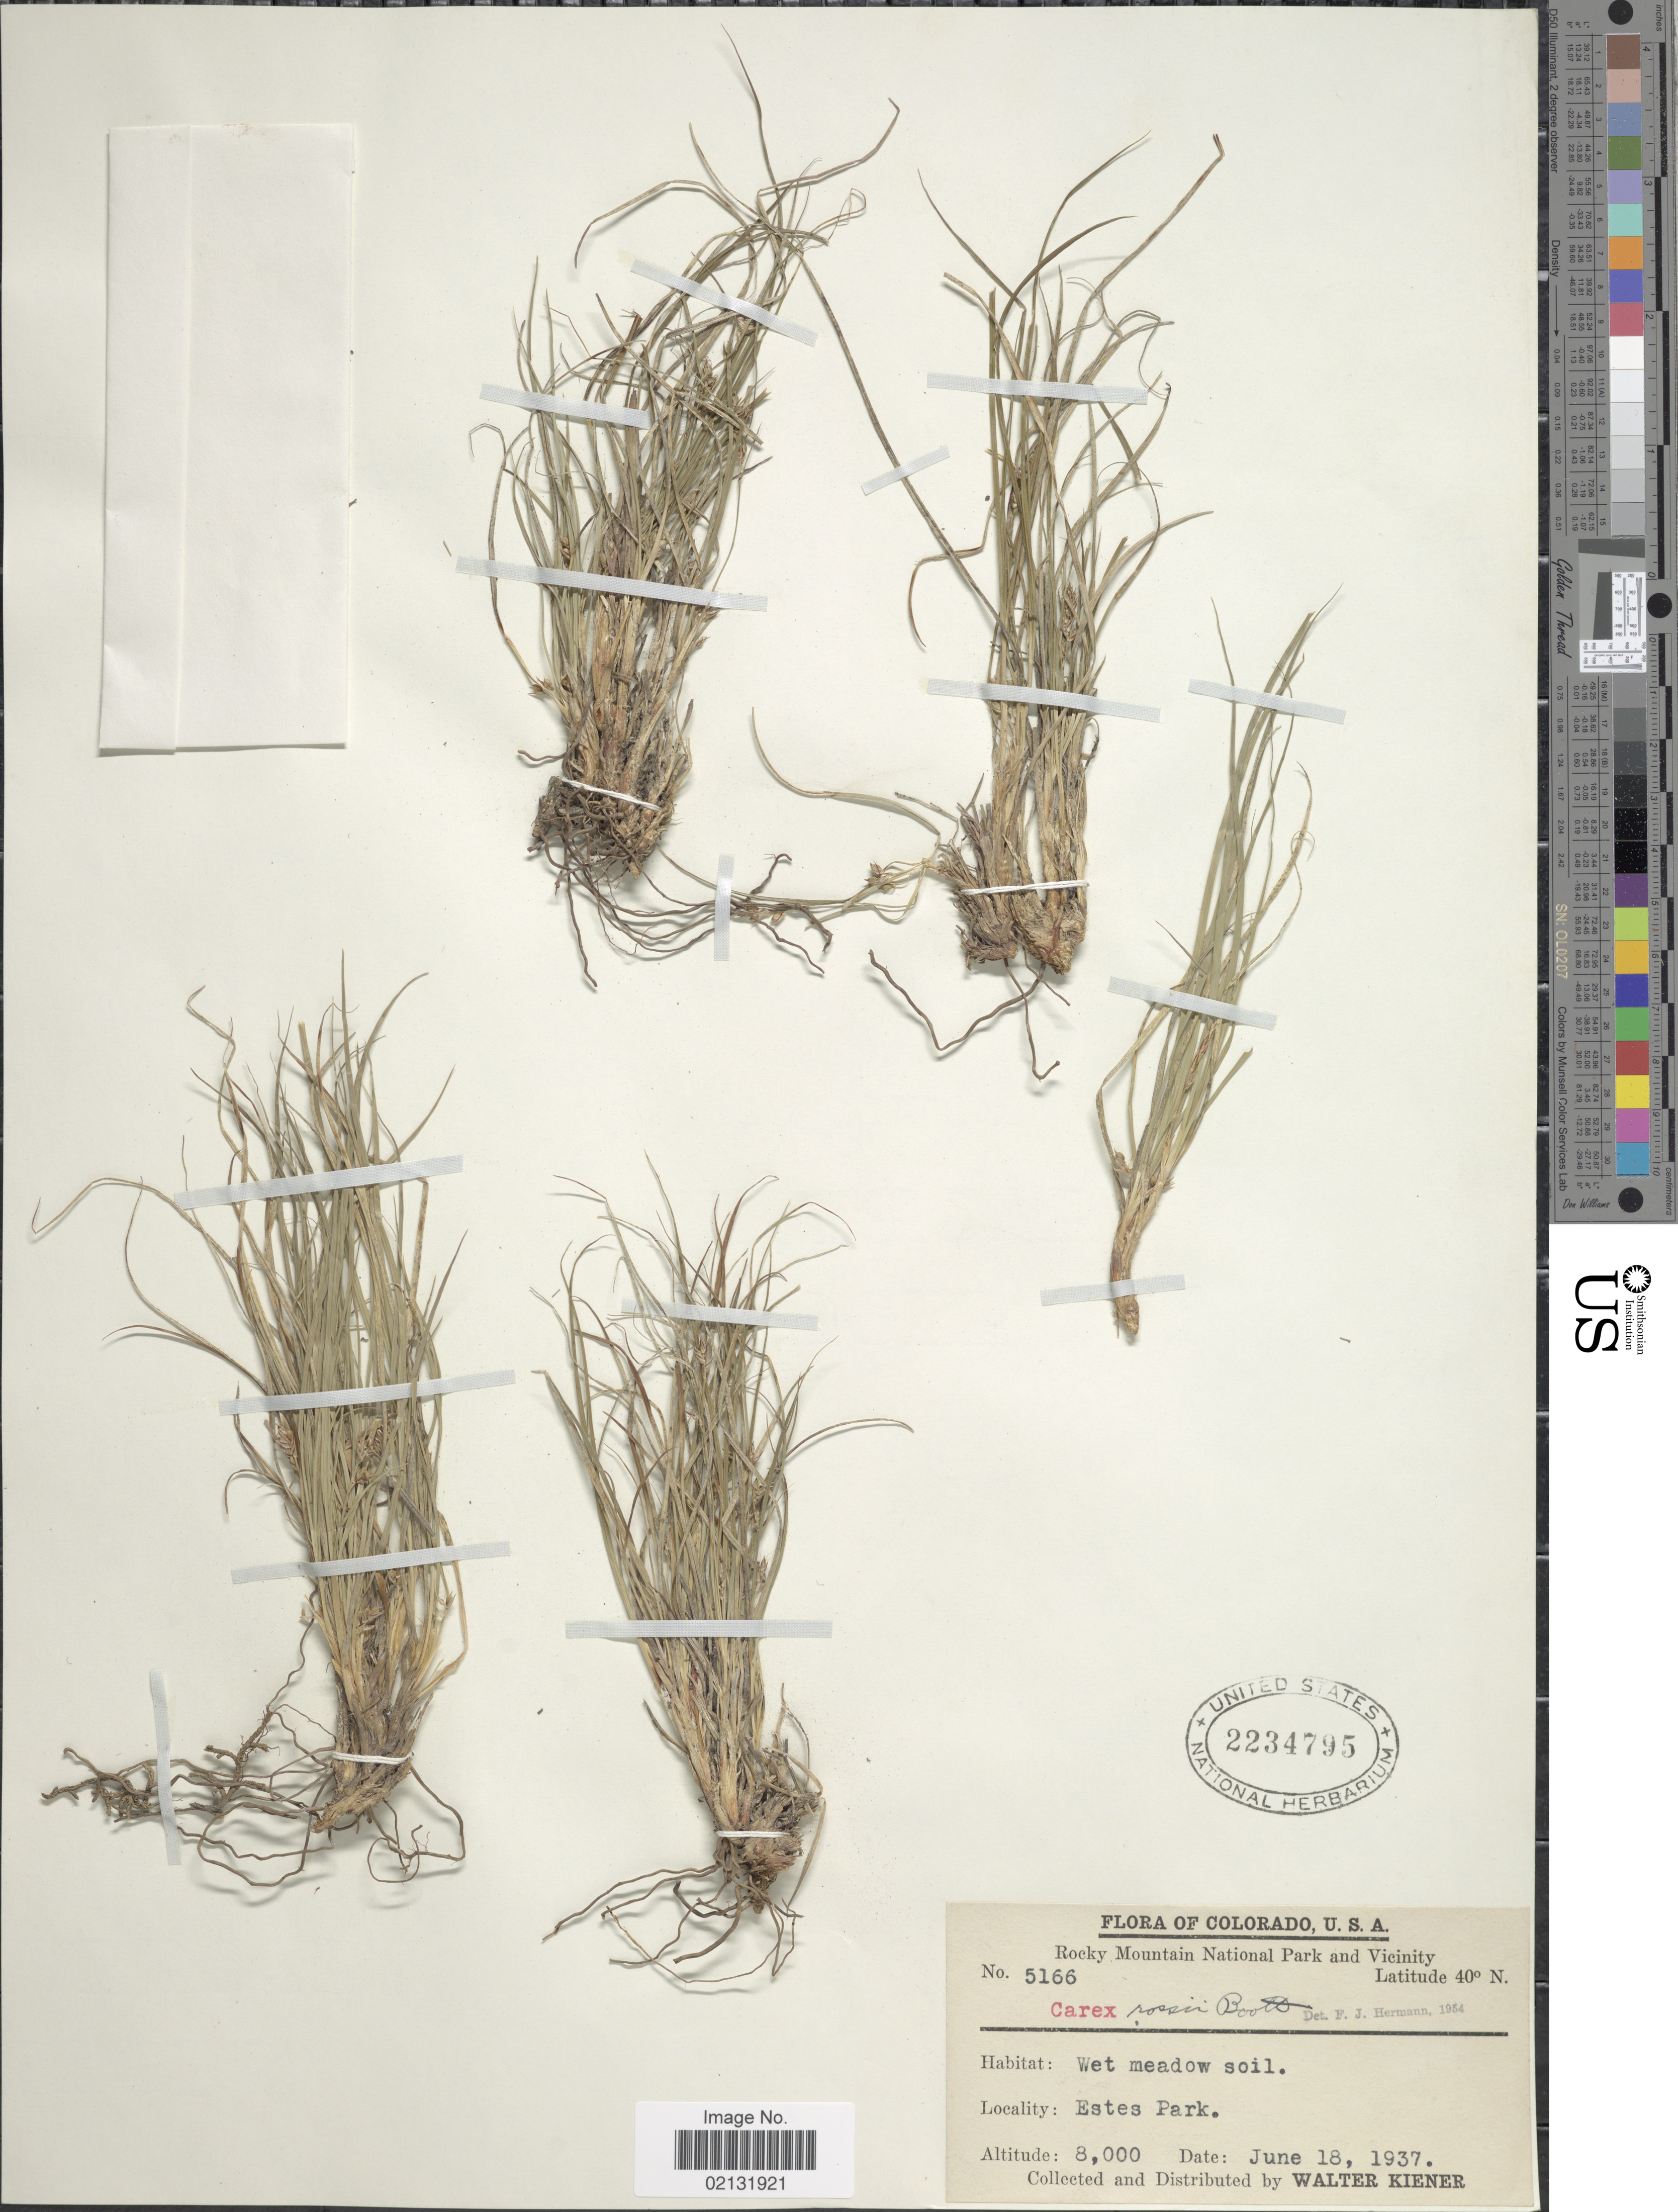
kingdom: Plantae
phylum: Tracheophyta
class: Liliopsida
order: Poales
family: Cyperaceae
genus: Carex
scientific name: Carex rossii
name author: Boott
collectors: W. Kiener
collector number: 5166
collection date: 1937-06-18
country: United States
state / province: Colorado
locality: Estes Park.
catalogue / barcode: US 2234795